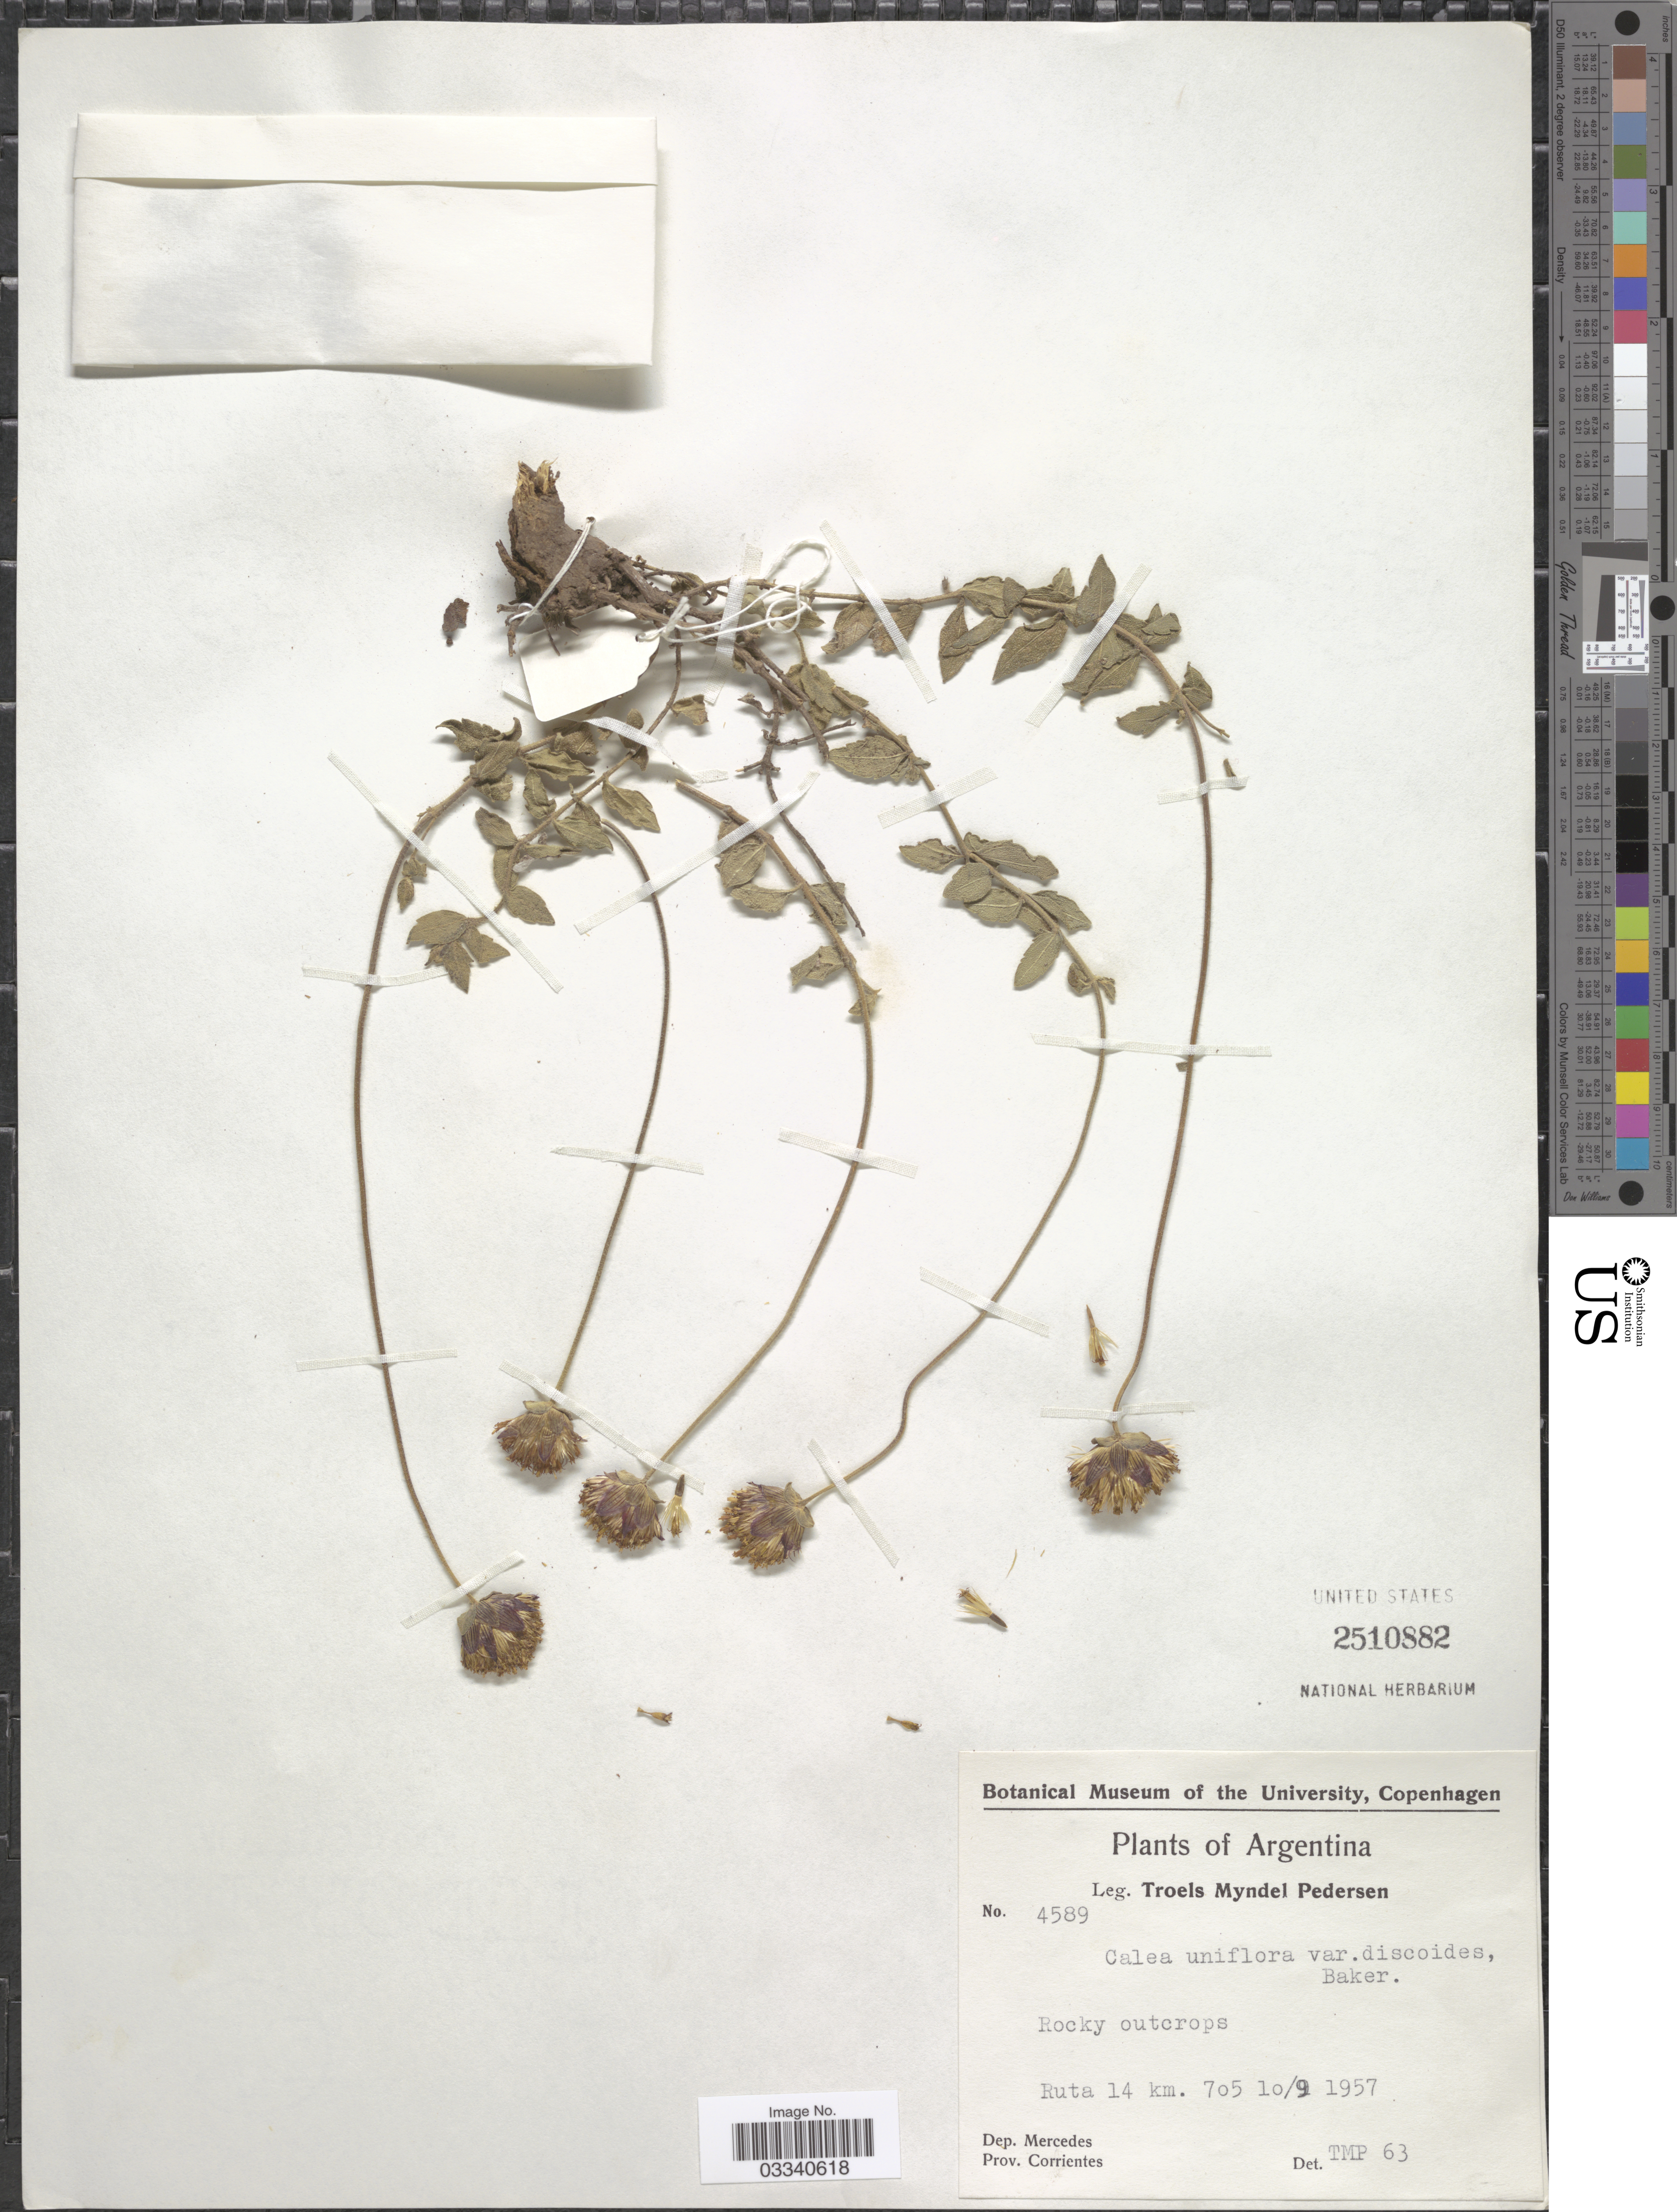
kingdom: Plantae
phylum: Tracheophyta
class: Magnoliopsida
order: Asterales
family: Asteraceae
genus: Calea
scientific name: Calea uniflora var. discoidea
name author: Baker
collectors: T. Pederson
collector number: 4589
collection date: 1957-09-10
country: Argentina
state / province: Corrientes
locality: Ruta 14 km. 705. Dep. Mercedes.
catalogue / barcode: US 2510882